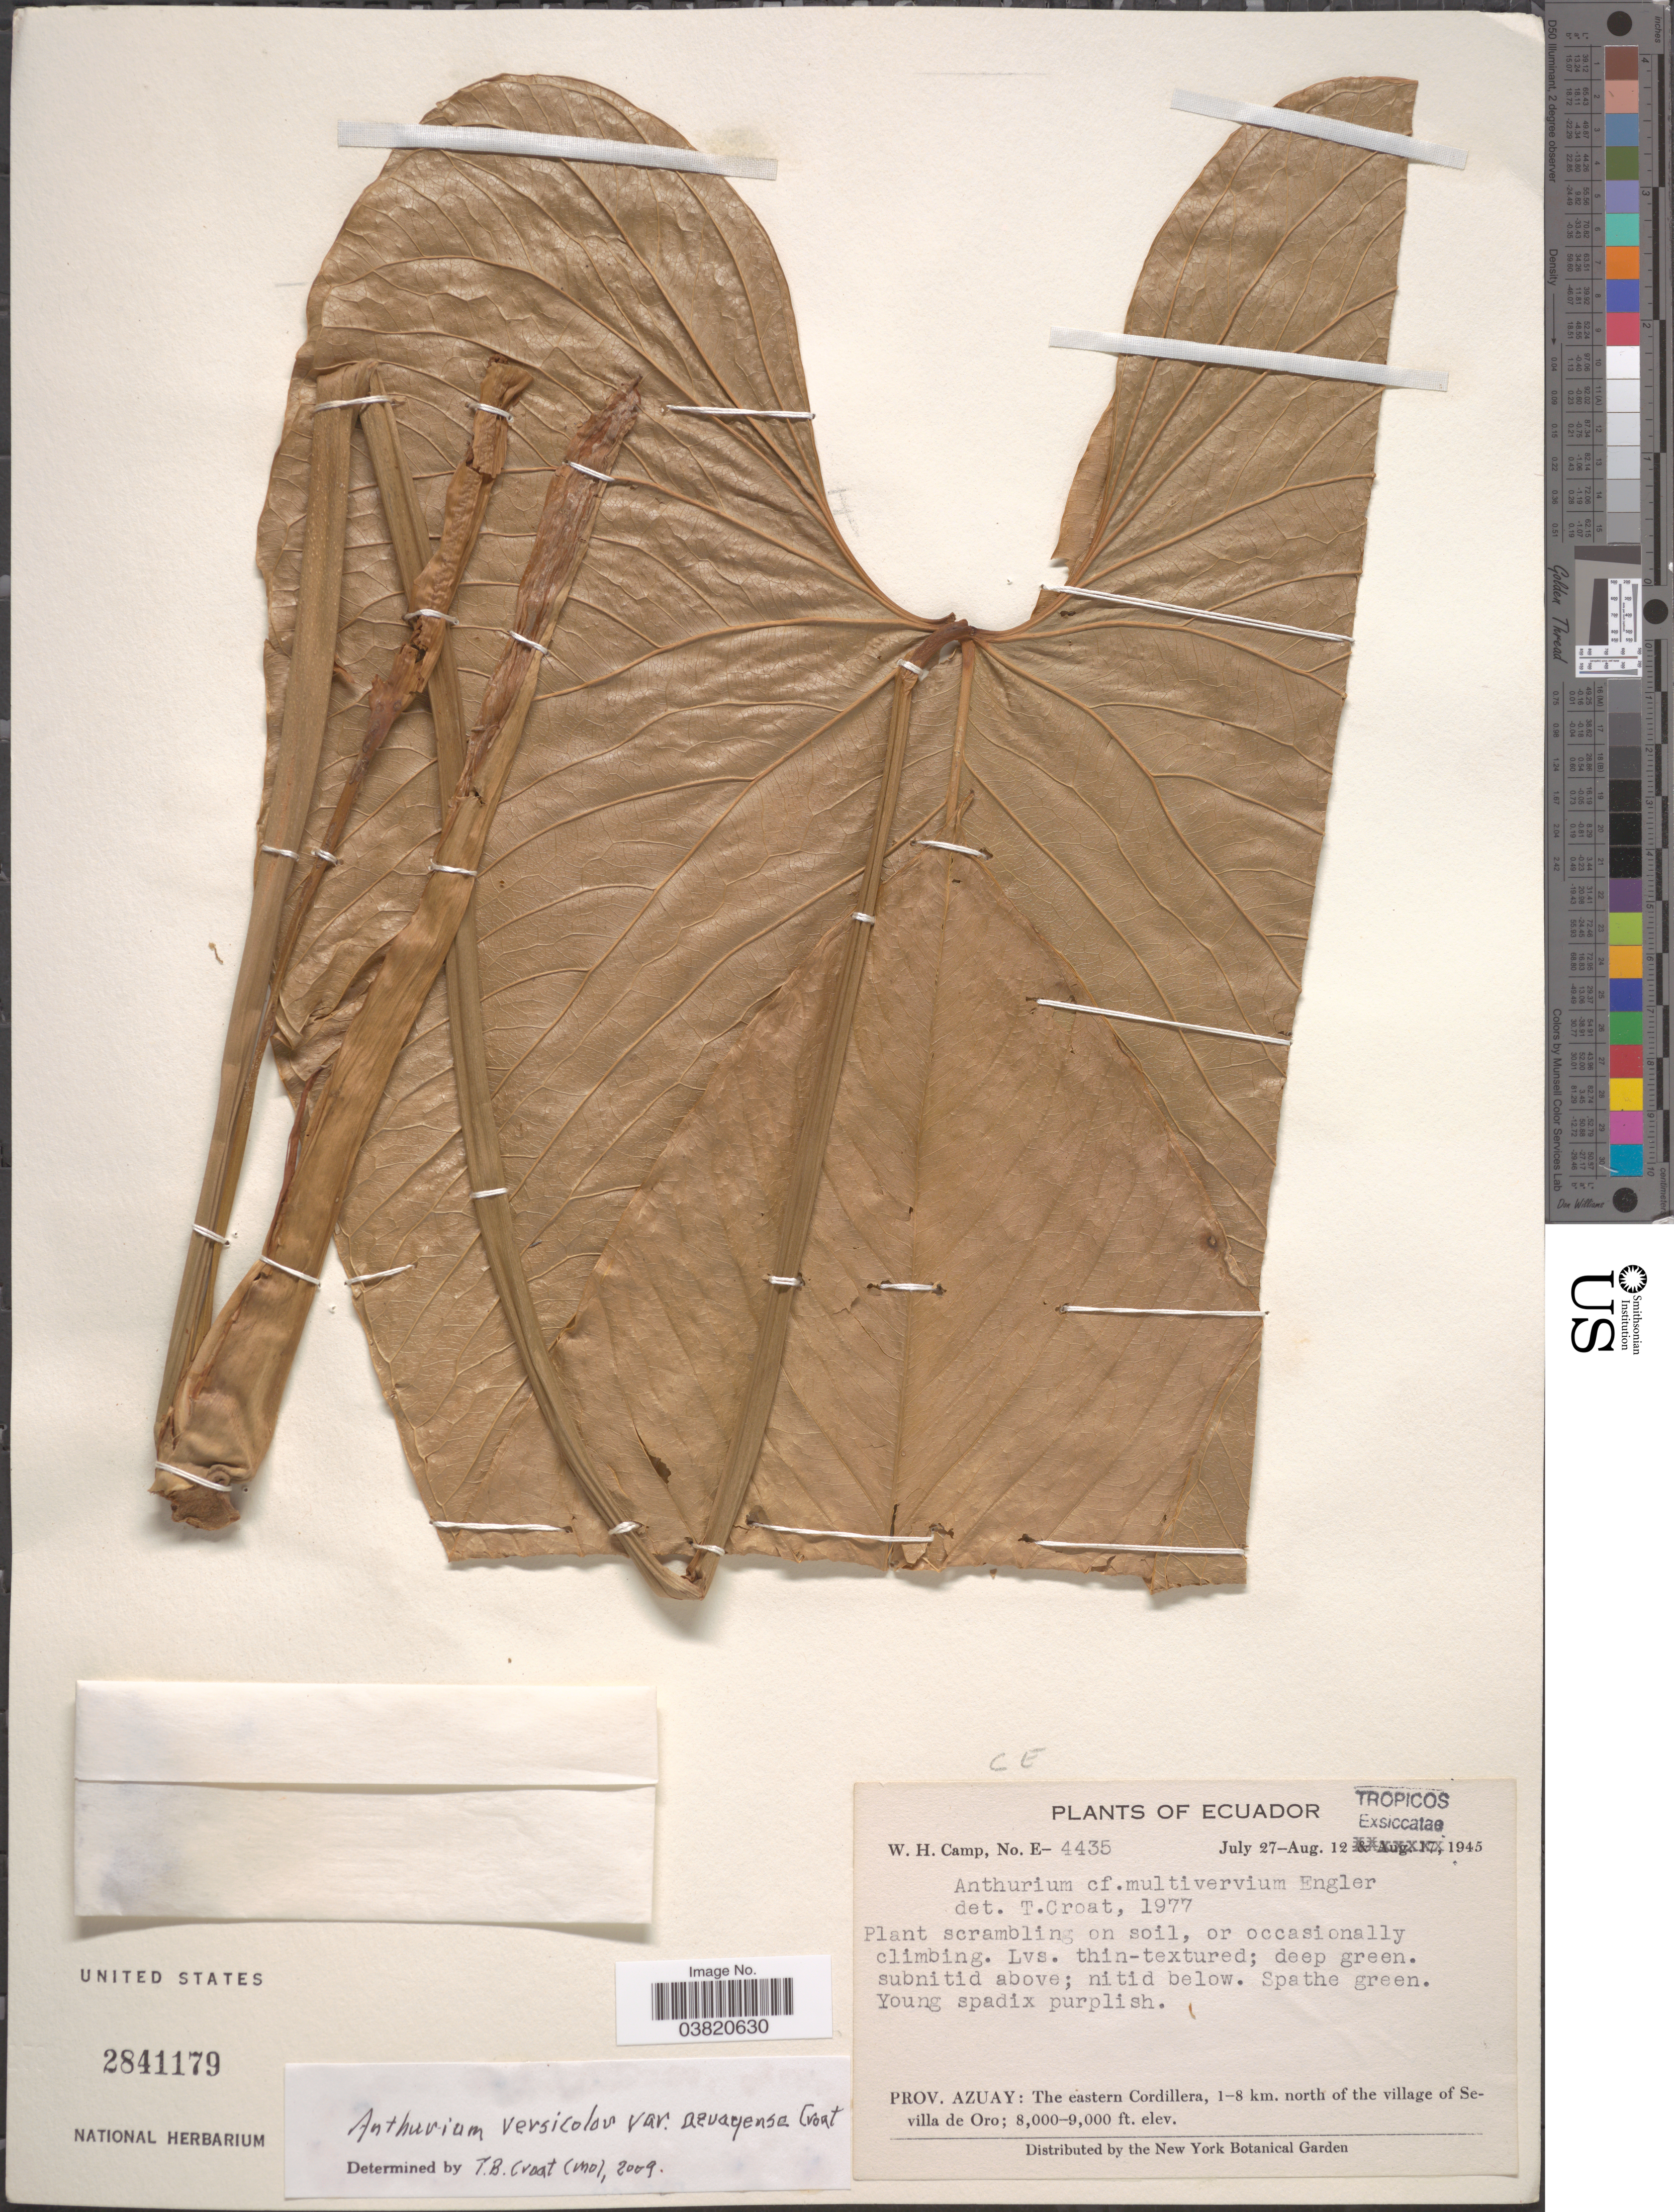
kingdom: Plantae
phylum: Tracheophyta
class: Liliopsida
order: Alismatales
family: Araceae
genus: Anthurium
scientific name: Anthurium versicolor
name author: Sodiro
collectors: W. H. Camp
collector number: E- 4435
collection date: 1945-07-27/1945-08-12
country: Ecuador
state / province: Azuay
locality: The eastern Cordillera, 1-8 km. north of the village of Sevilla de Oro.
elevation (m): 2438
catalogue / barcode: US 2841179